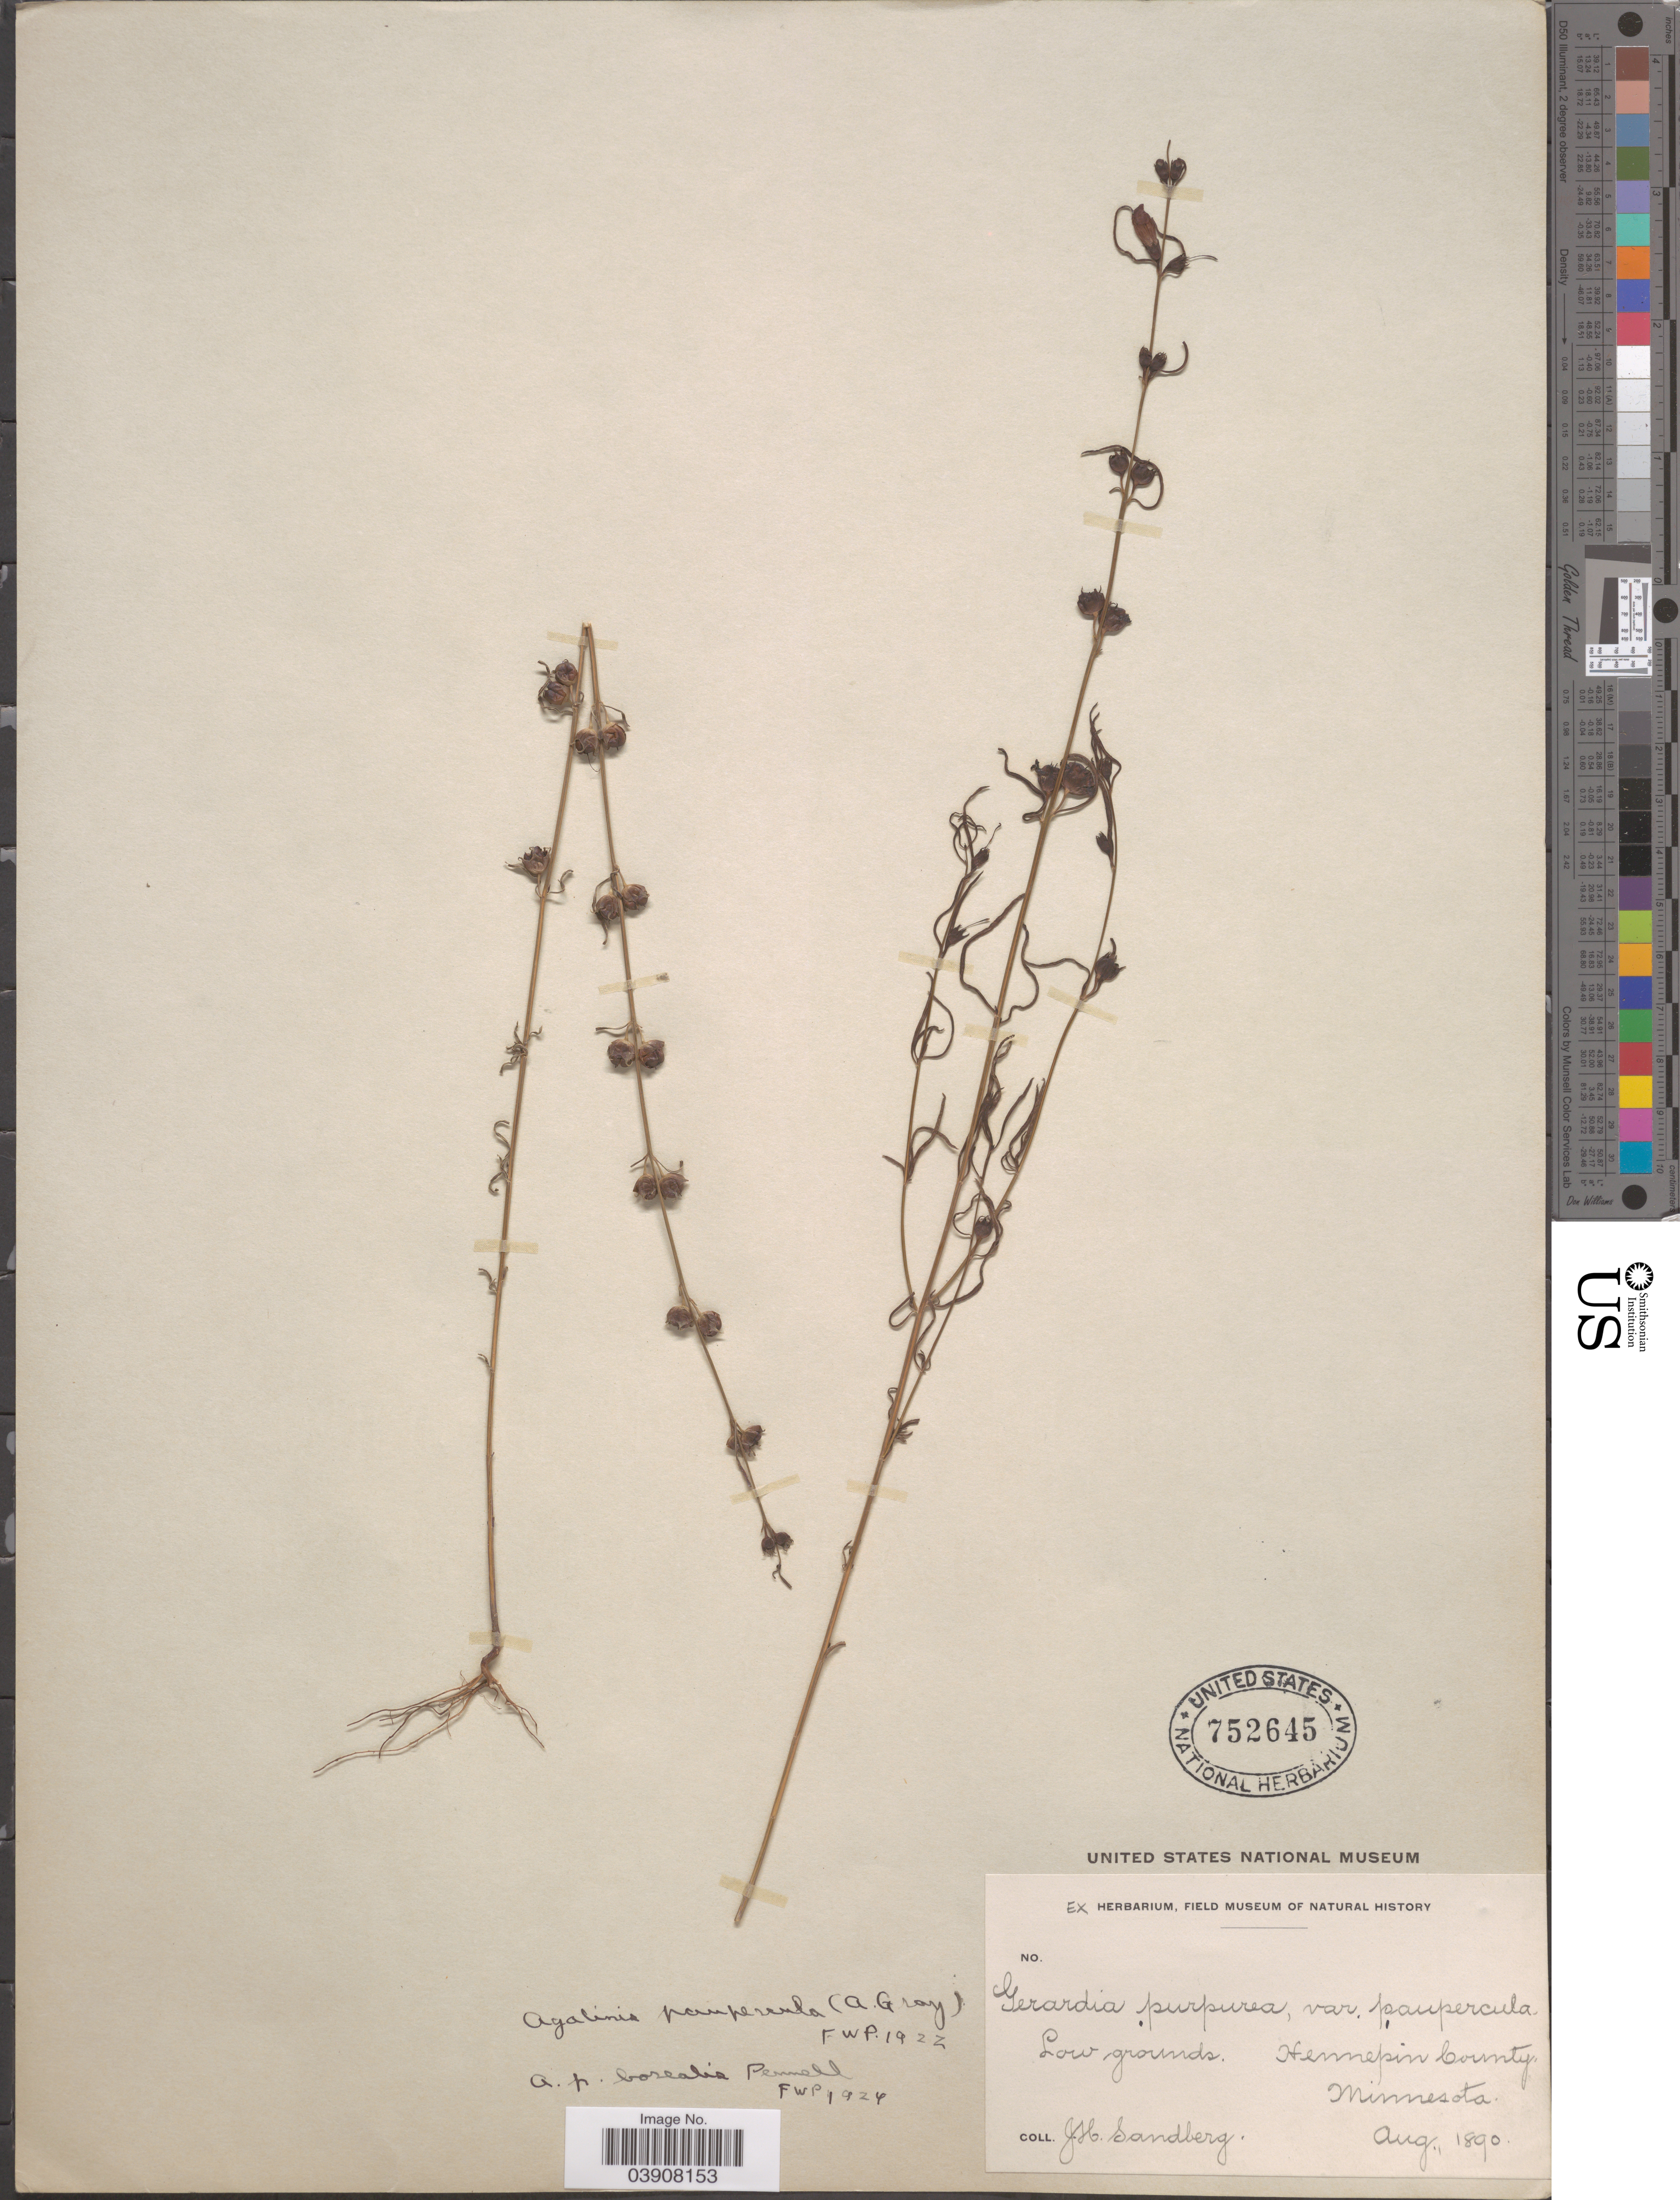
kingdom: Plantae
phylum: Tracheophyta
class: Magnoliopsida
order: Lamiales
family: Orobanchaceae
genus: Agalinis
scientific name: Agalinis paupercula var. borealis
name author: Pennell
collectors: J. H. Sandberg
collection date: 1890-08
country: United States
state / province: Minnesota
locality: Hennepin County.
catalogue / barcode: US 752645